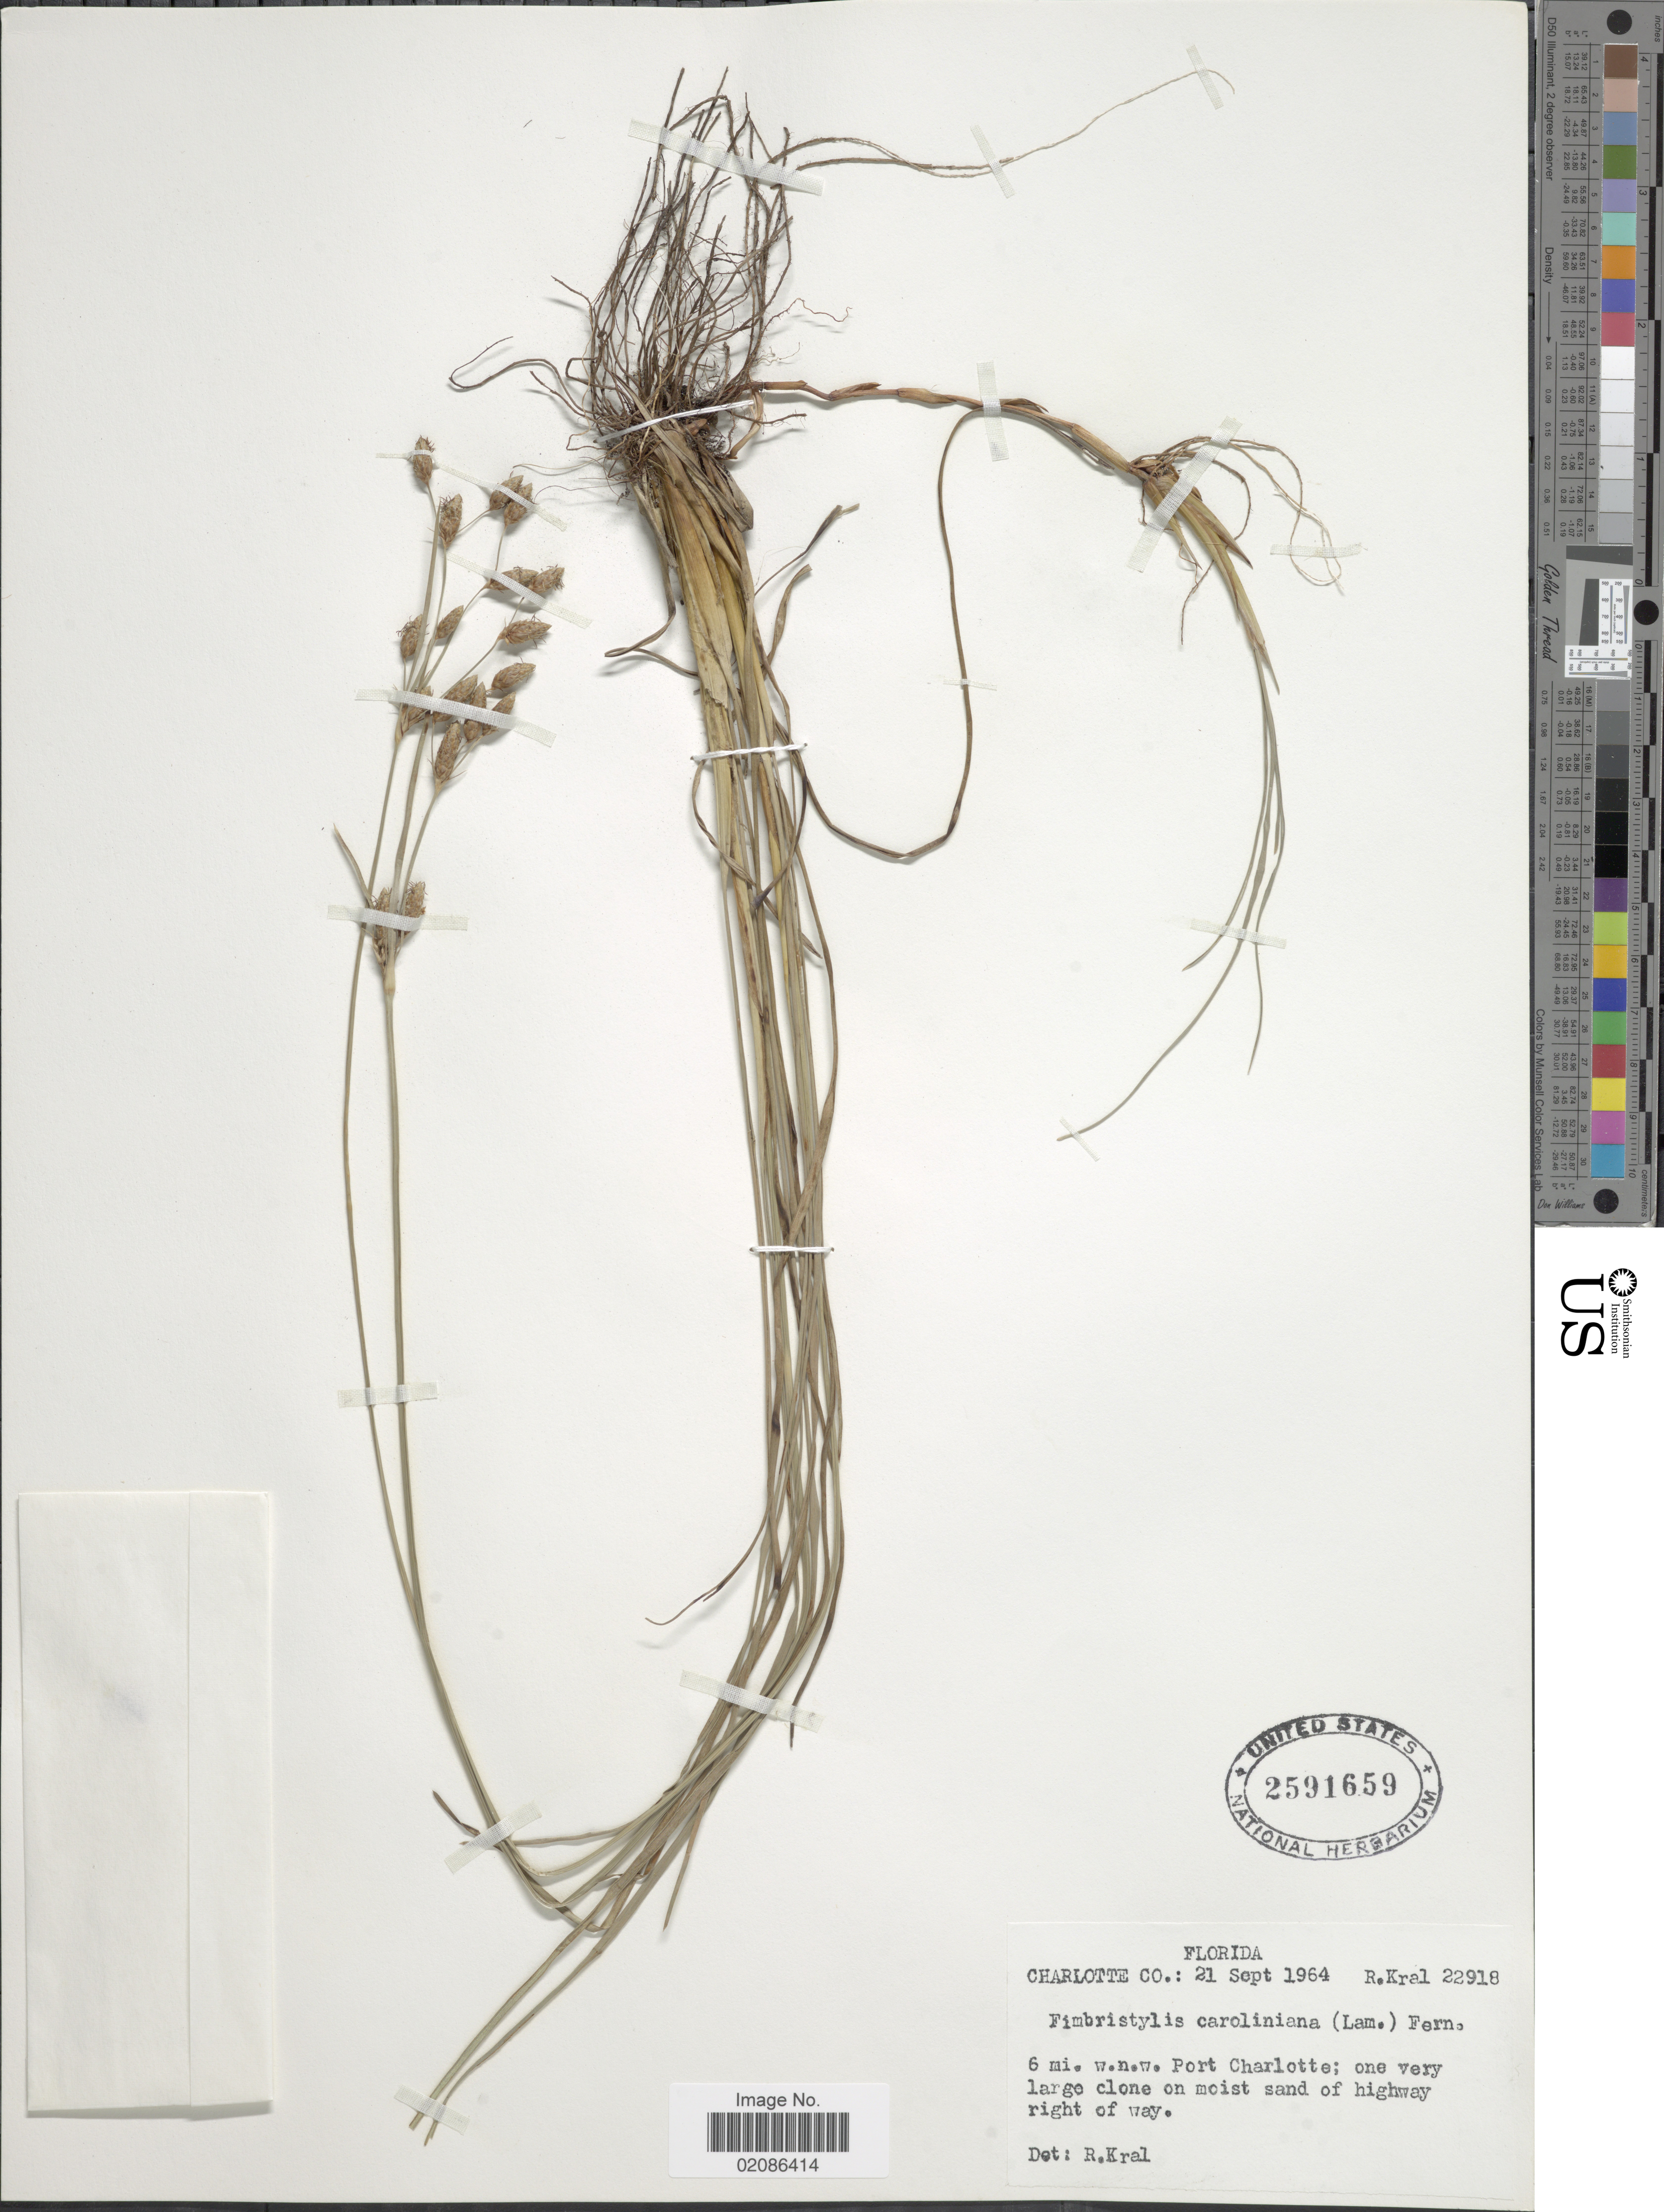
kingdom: Plantae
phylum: Tracheophyta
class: Liliopsida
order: Poales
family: Cyperaceae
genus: Fimbristylis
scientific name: Fimbristylis caroliniana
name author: (Lam.) Fernald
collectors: R. Kral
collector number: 22918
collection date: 1964-09-21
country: United States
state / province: Florida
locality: Charlotte Co, 6 mi w.n.w Port Charlotte; one very large clone on moist sand of highway right of way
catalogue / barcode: US 2591659